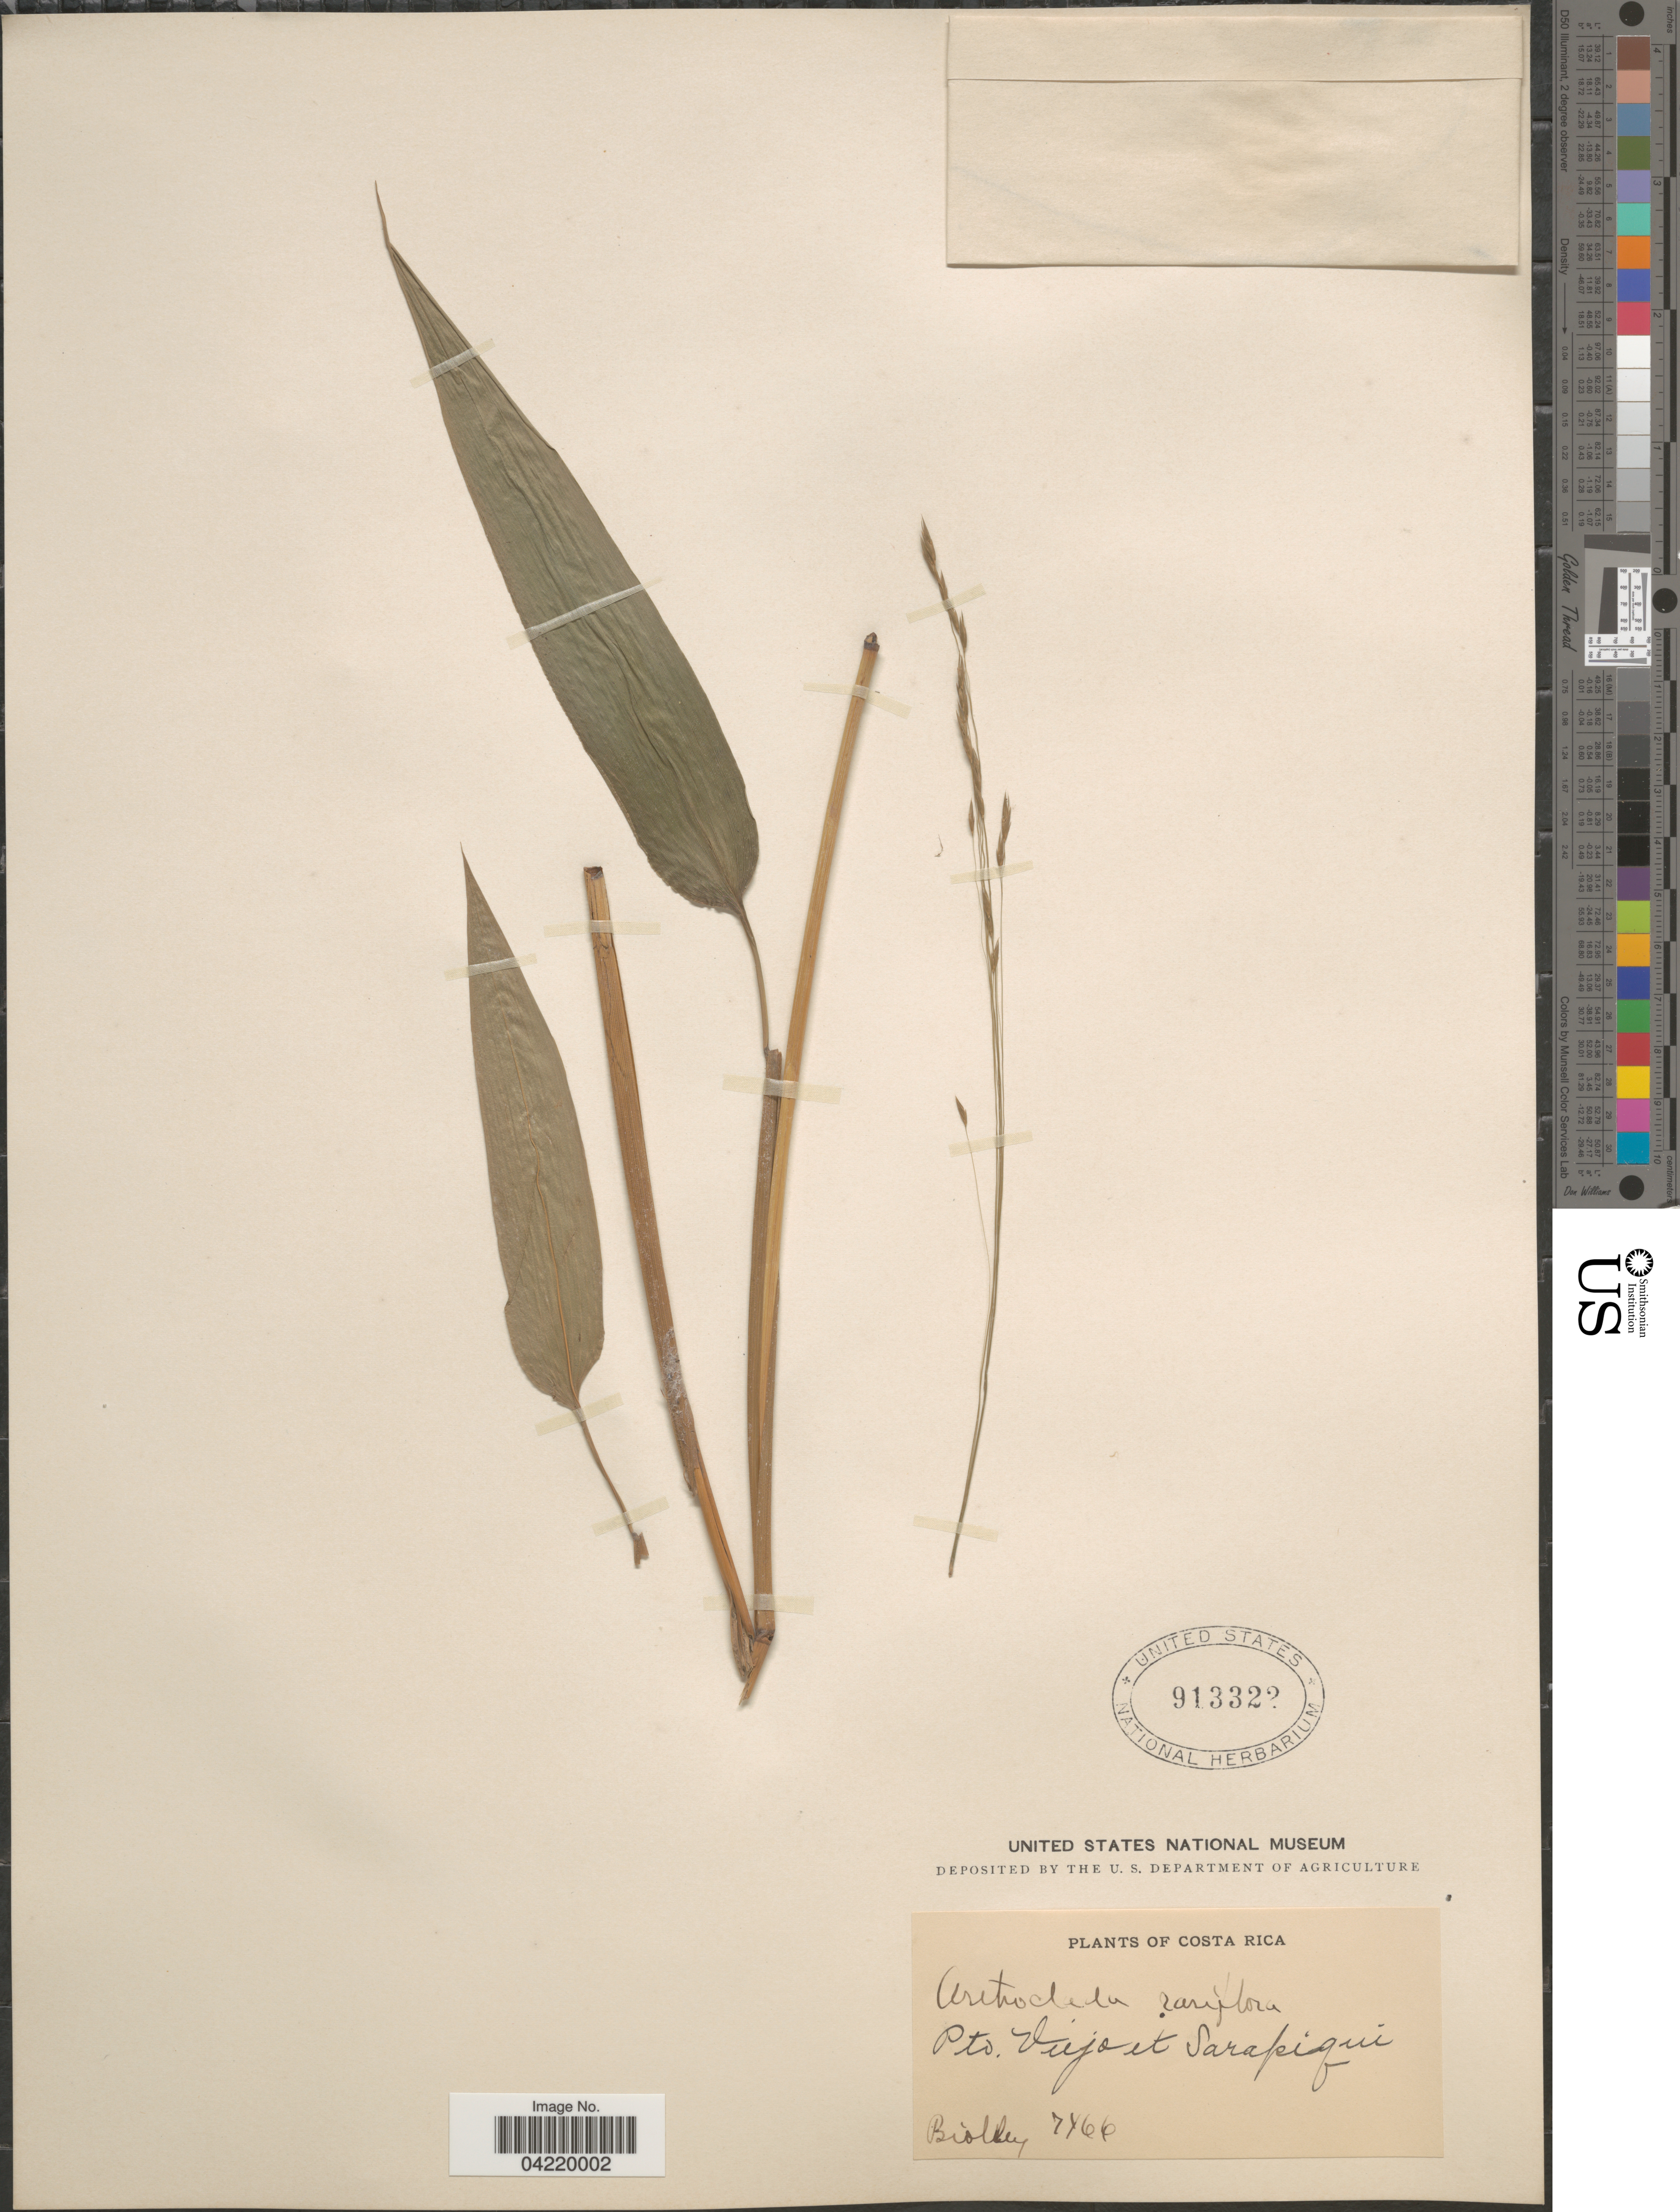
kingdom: Plantae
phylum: Tracheophyta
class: Liliopsida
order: Poales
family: Poaceae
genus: Orthoclada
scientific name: Orthoclada laxa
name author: P. Beauv.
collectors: Biolley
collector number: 7466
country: Costa Rica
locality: Pto. Viejo et Sarapiqui.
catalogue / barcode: US 913322